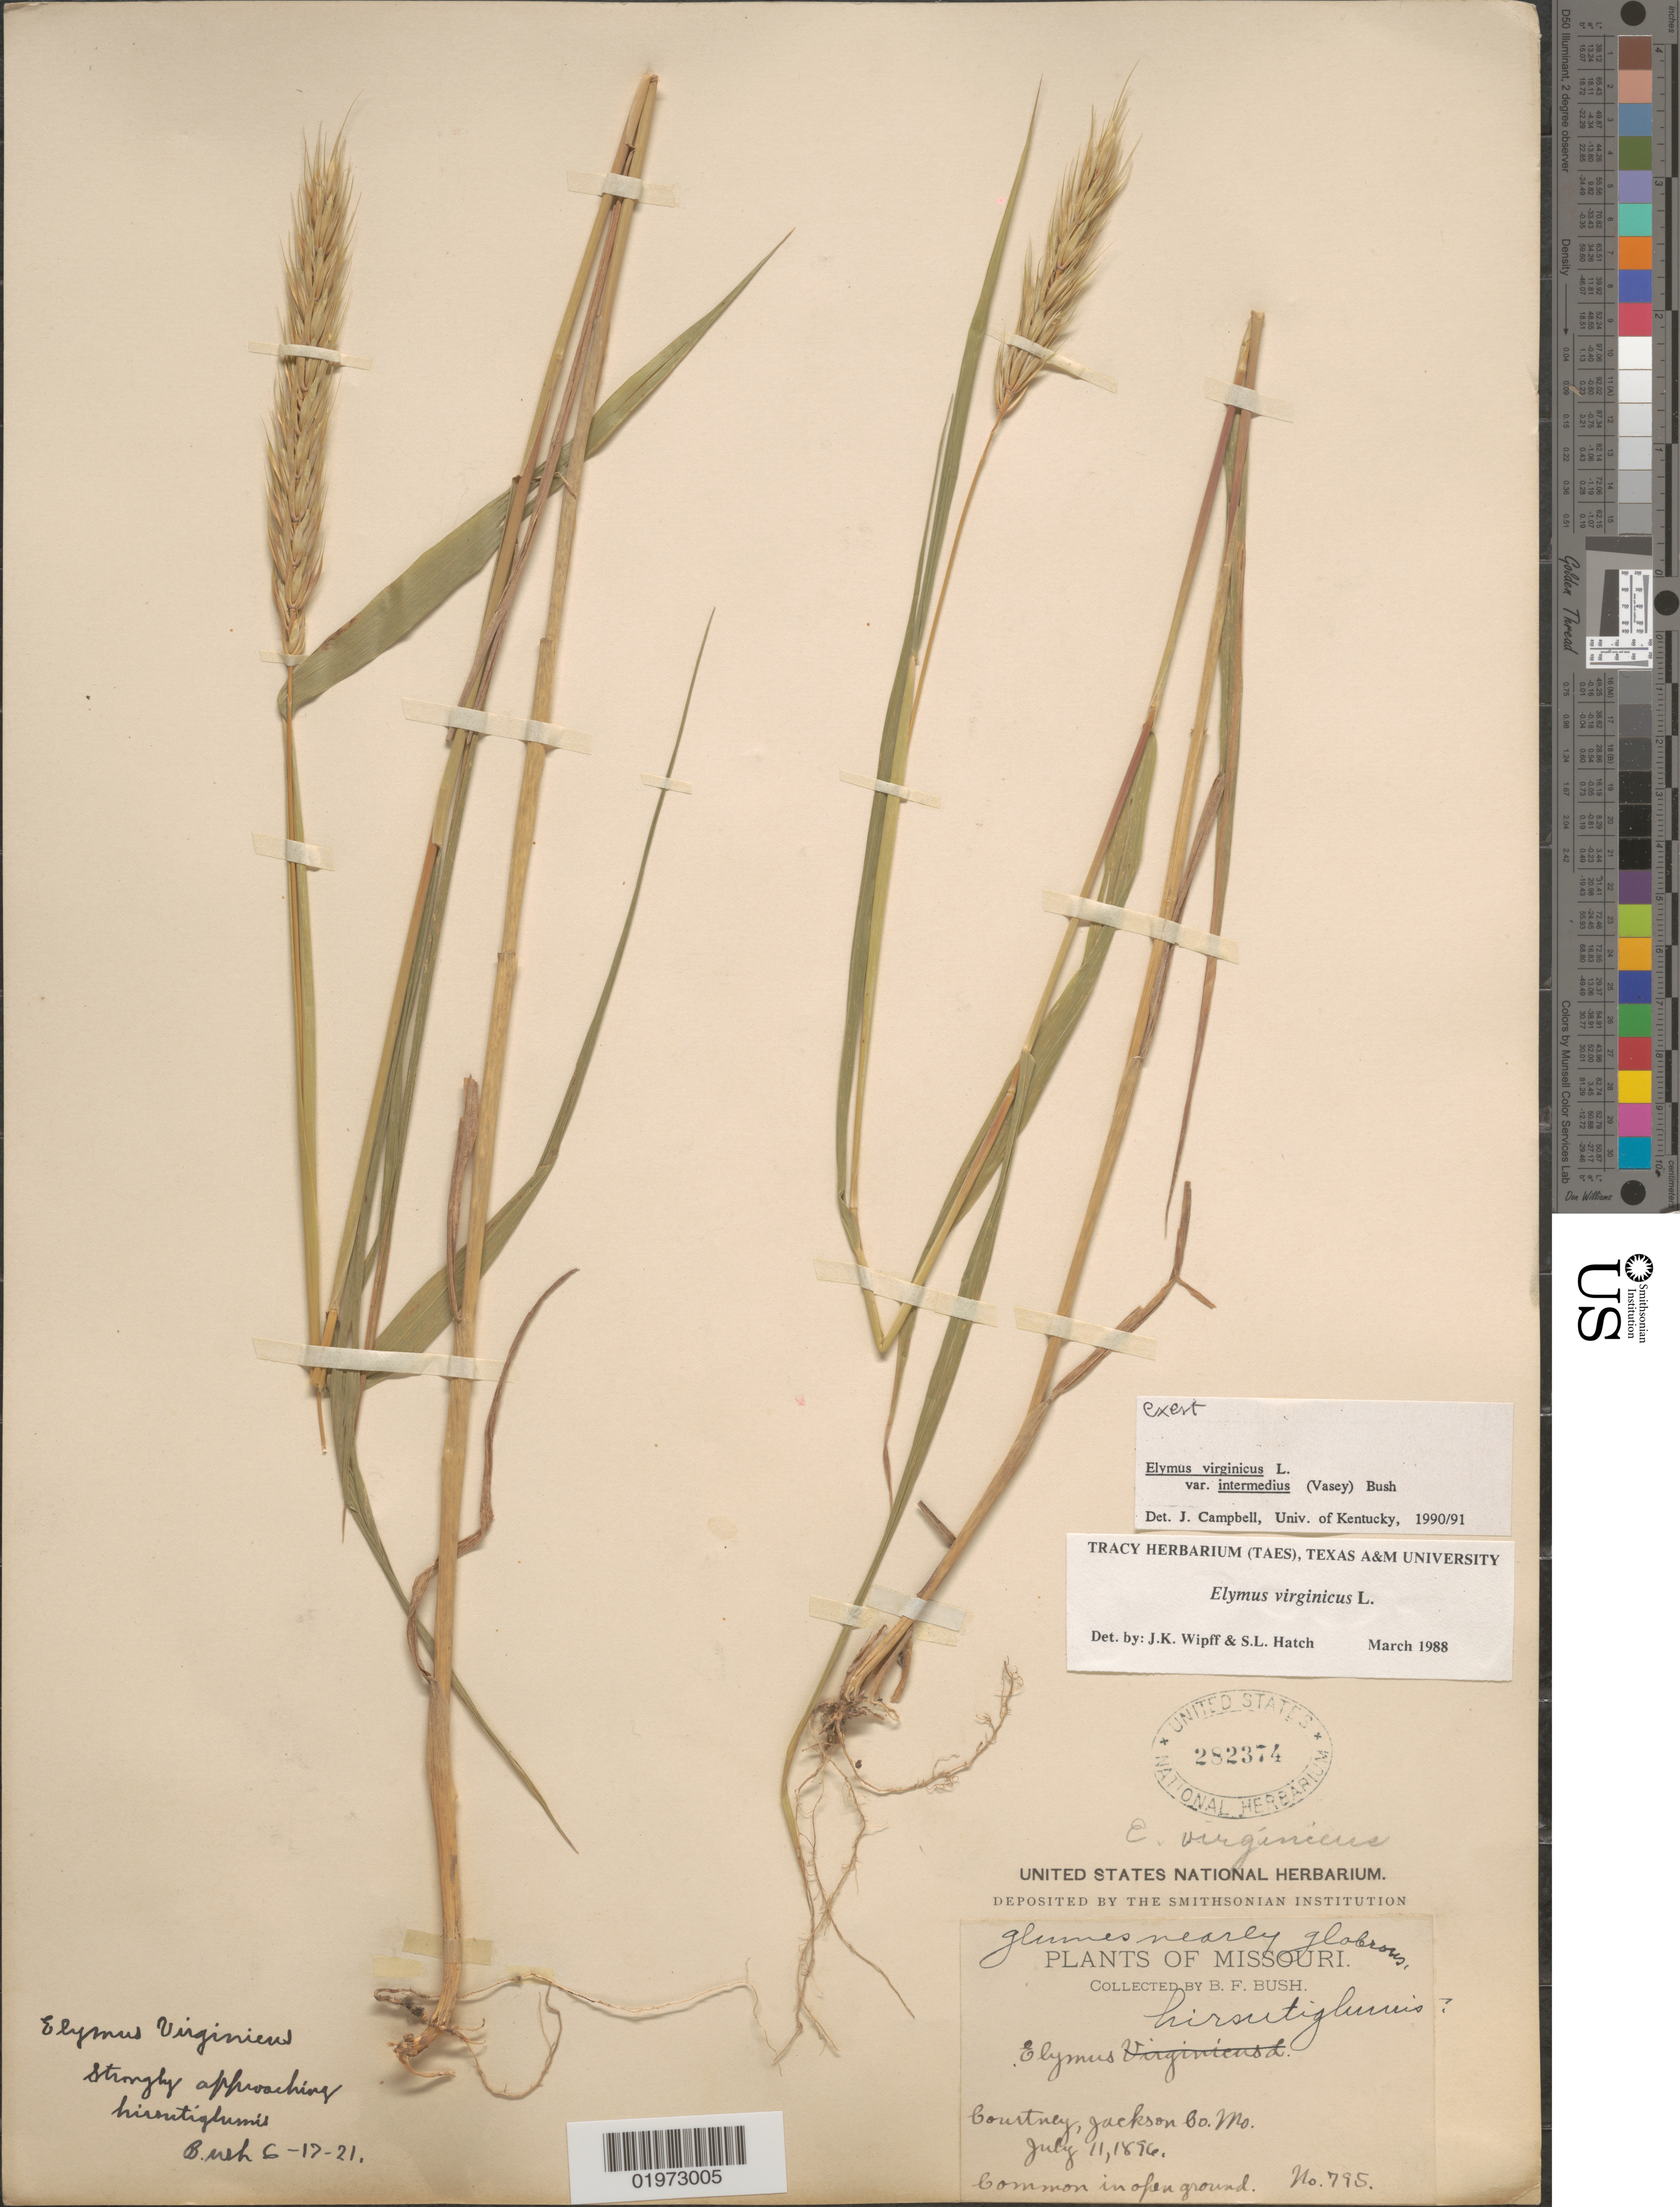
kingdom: Plantae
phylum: Tracheophyta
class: Liliopsida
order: Poales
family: Poaceae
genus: Elymus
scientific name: Elymus virginicus var. intermedius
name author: L.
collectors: B. F. Bush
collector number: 798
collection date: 1896-07-11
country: United States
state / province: Missouri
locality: Courtney, Jackson Co.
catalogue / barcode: US 282374